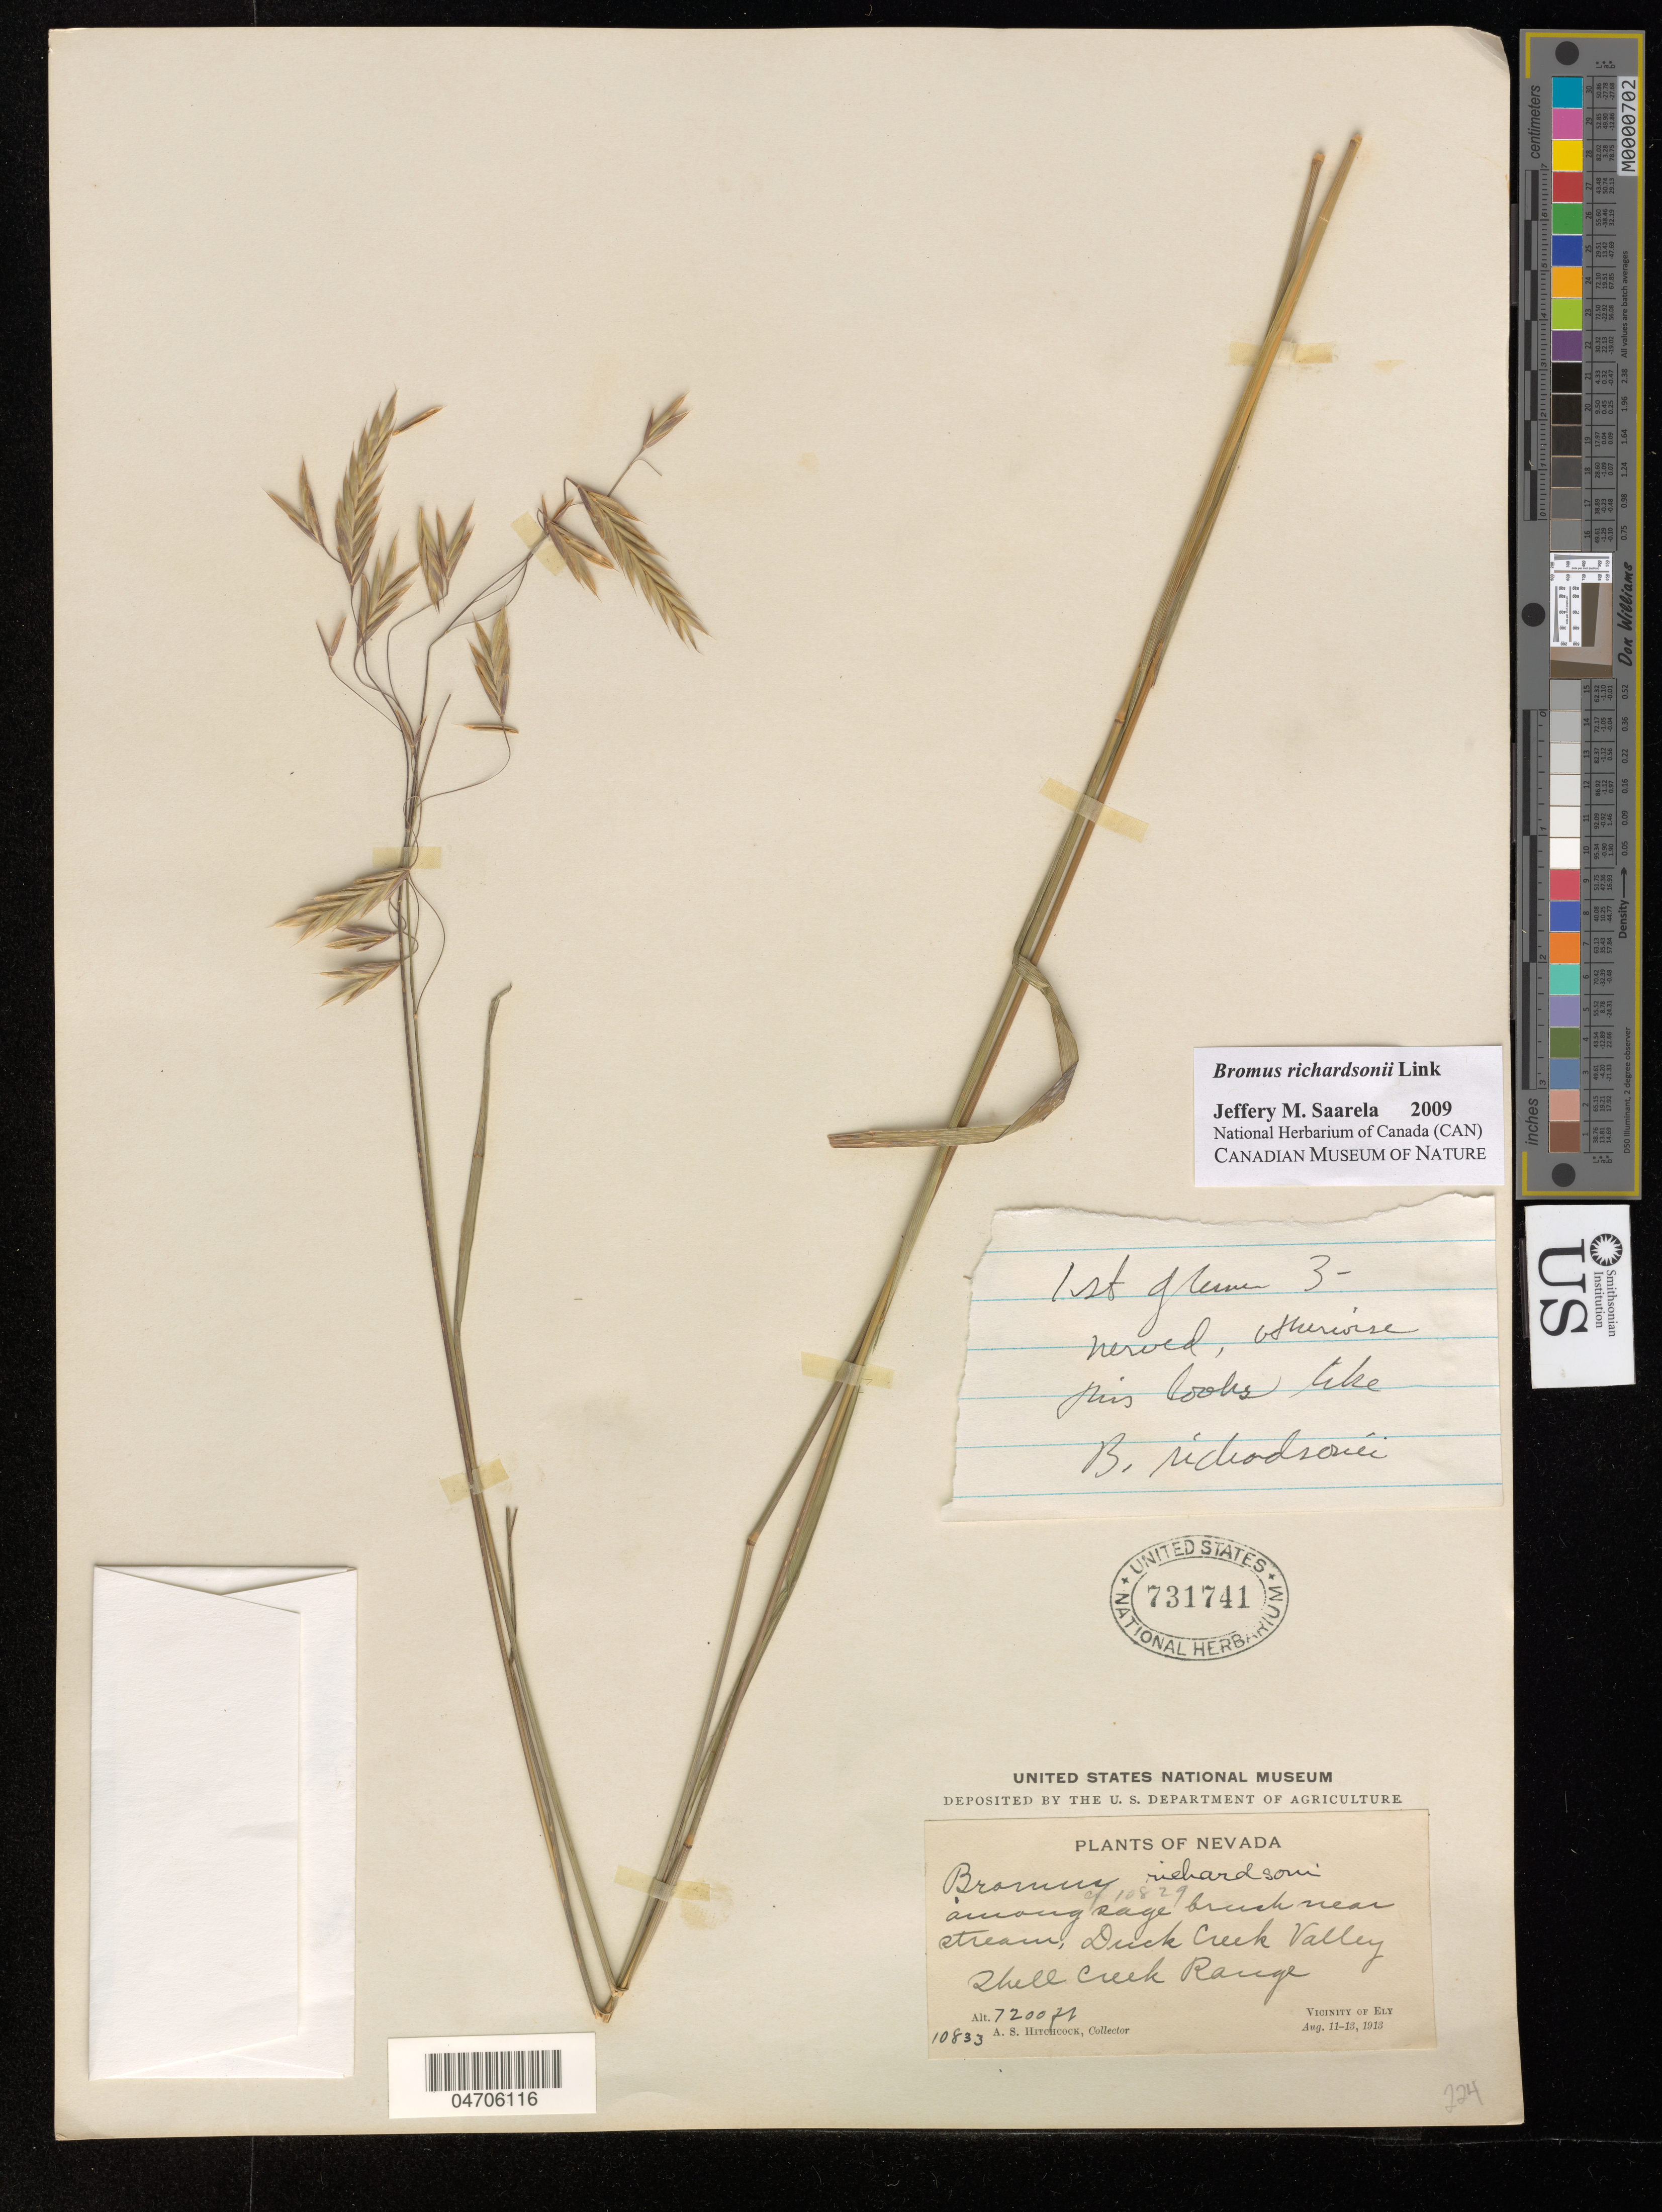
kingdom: Plantae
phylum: Tracheophyta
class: Liliopsida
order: Poales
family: Poaceae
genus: Bromus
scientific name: Bromus richardsonii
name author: Link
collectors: A. Hitchcock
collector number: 10833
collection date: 1913-08-11/1913-08-13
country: United States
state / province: Nevada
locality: Duck Creek Valley Shell Creek Range. Vicinity of Ely.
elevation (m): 2195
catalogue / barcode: US 731741